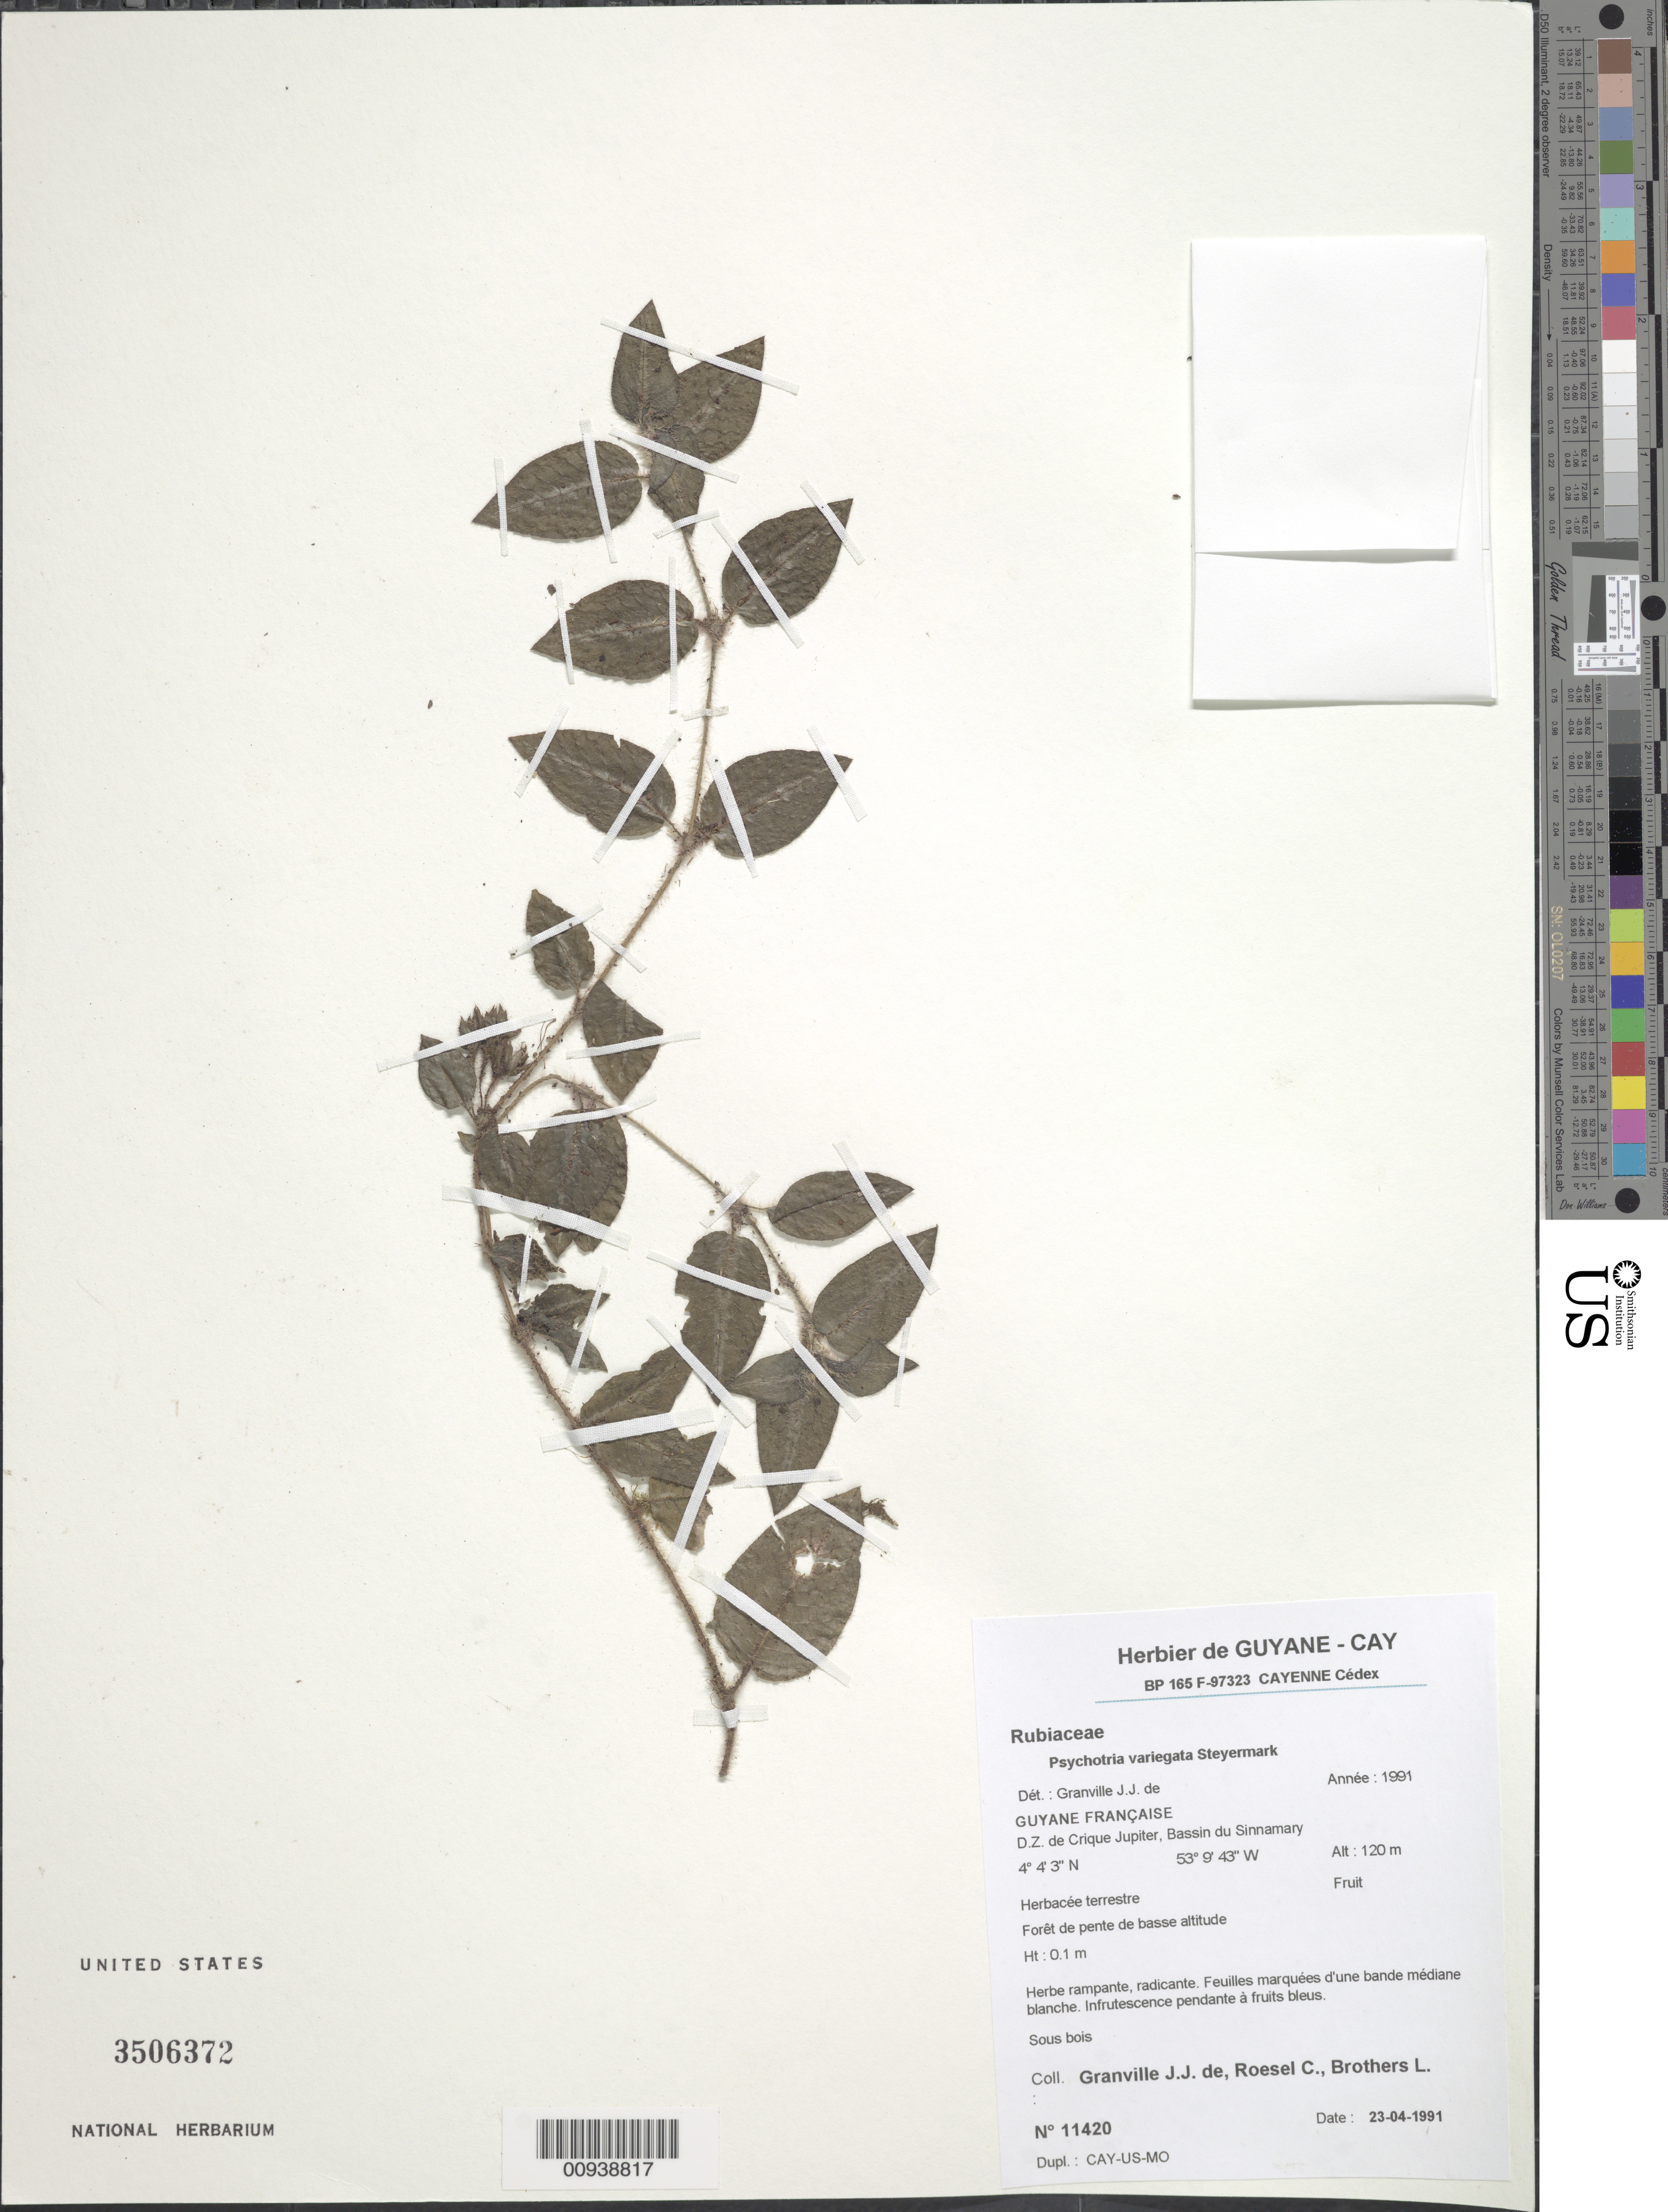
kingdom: Plantae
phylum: Tracheophyta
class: Magnoliopsida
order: Gentianales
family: Rubiaceae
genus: Palicourea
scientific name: Palicourea debilis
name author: (Müll. Arg.) Delprete & J.H. Kirkbr.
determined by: Kirkbride, J. H., Jr.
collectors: J.-J. de Granville, C. S. Roesel & L. Brothers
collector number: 11420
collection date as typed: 23-Apr-91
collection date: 1991-04-23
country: French Guiana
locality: D.Z. de Crique Jupiter, Bassin du Sinnamary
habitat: Forêt de pente de basse altitude; sous bois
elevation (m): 120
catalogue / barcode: US 3506372